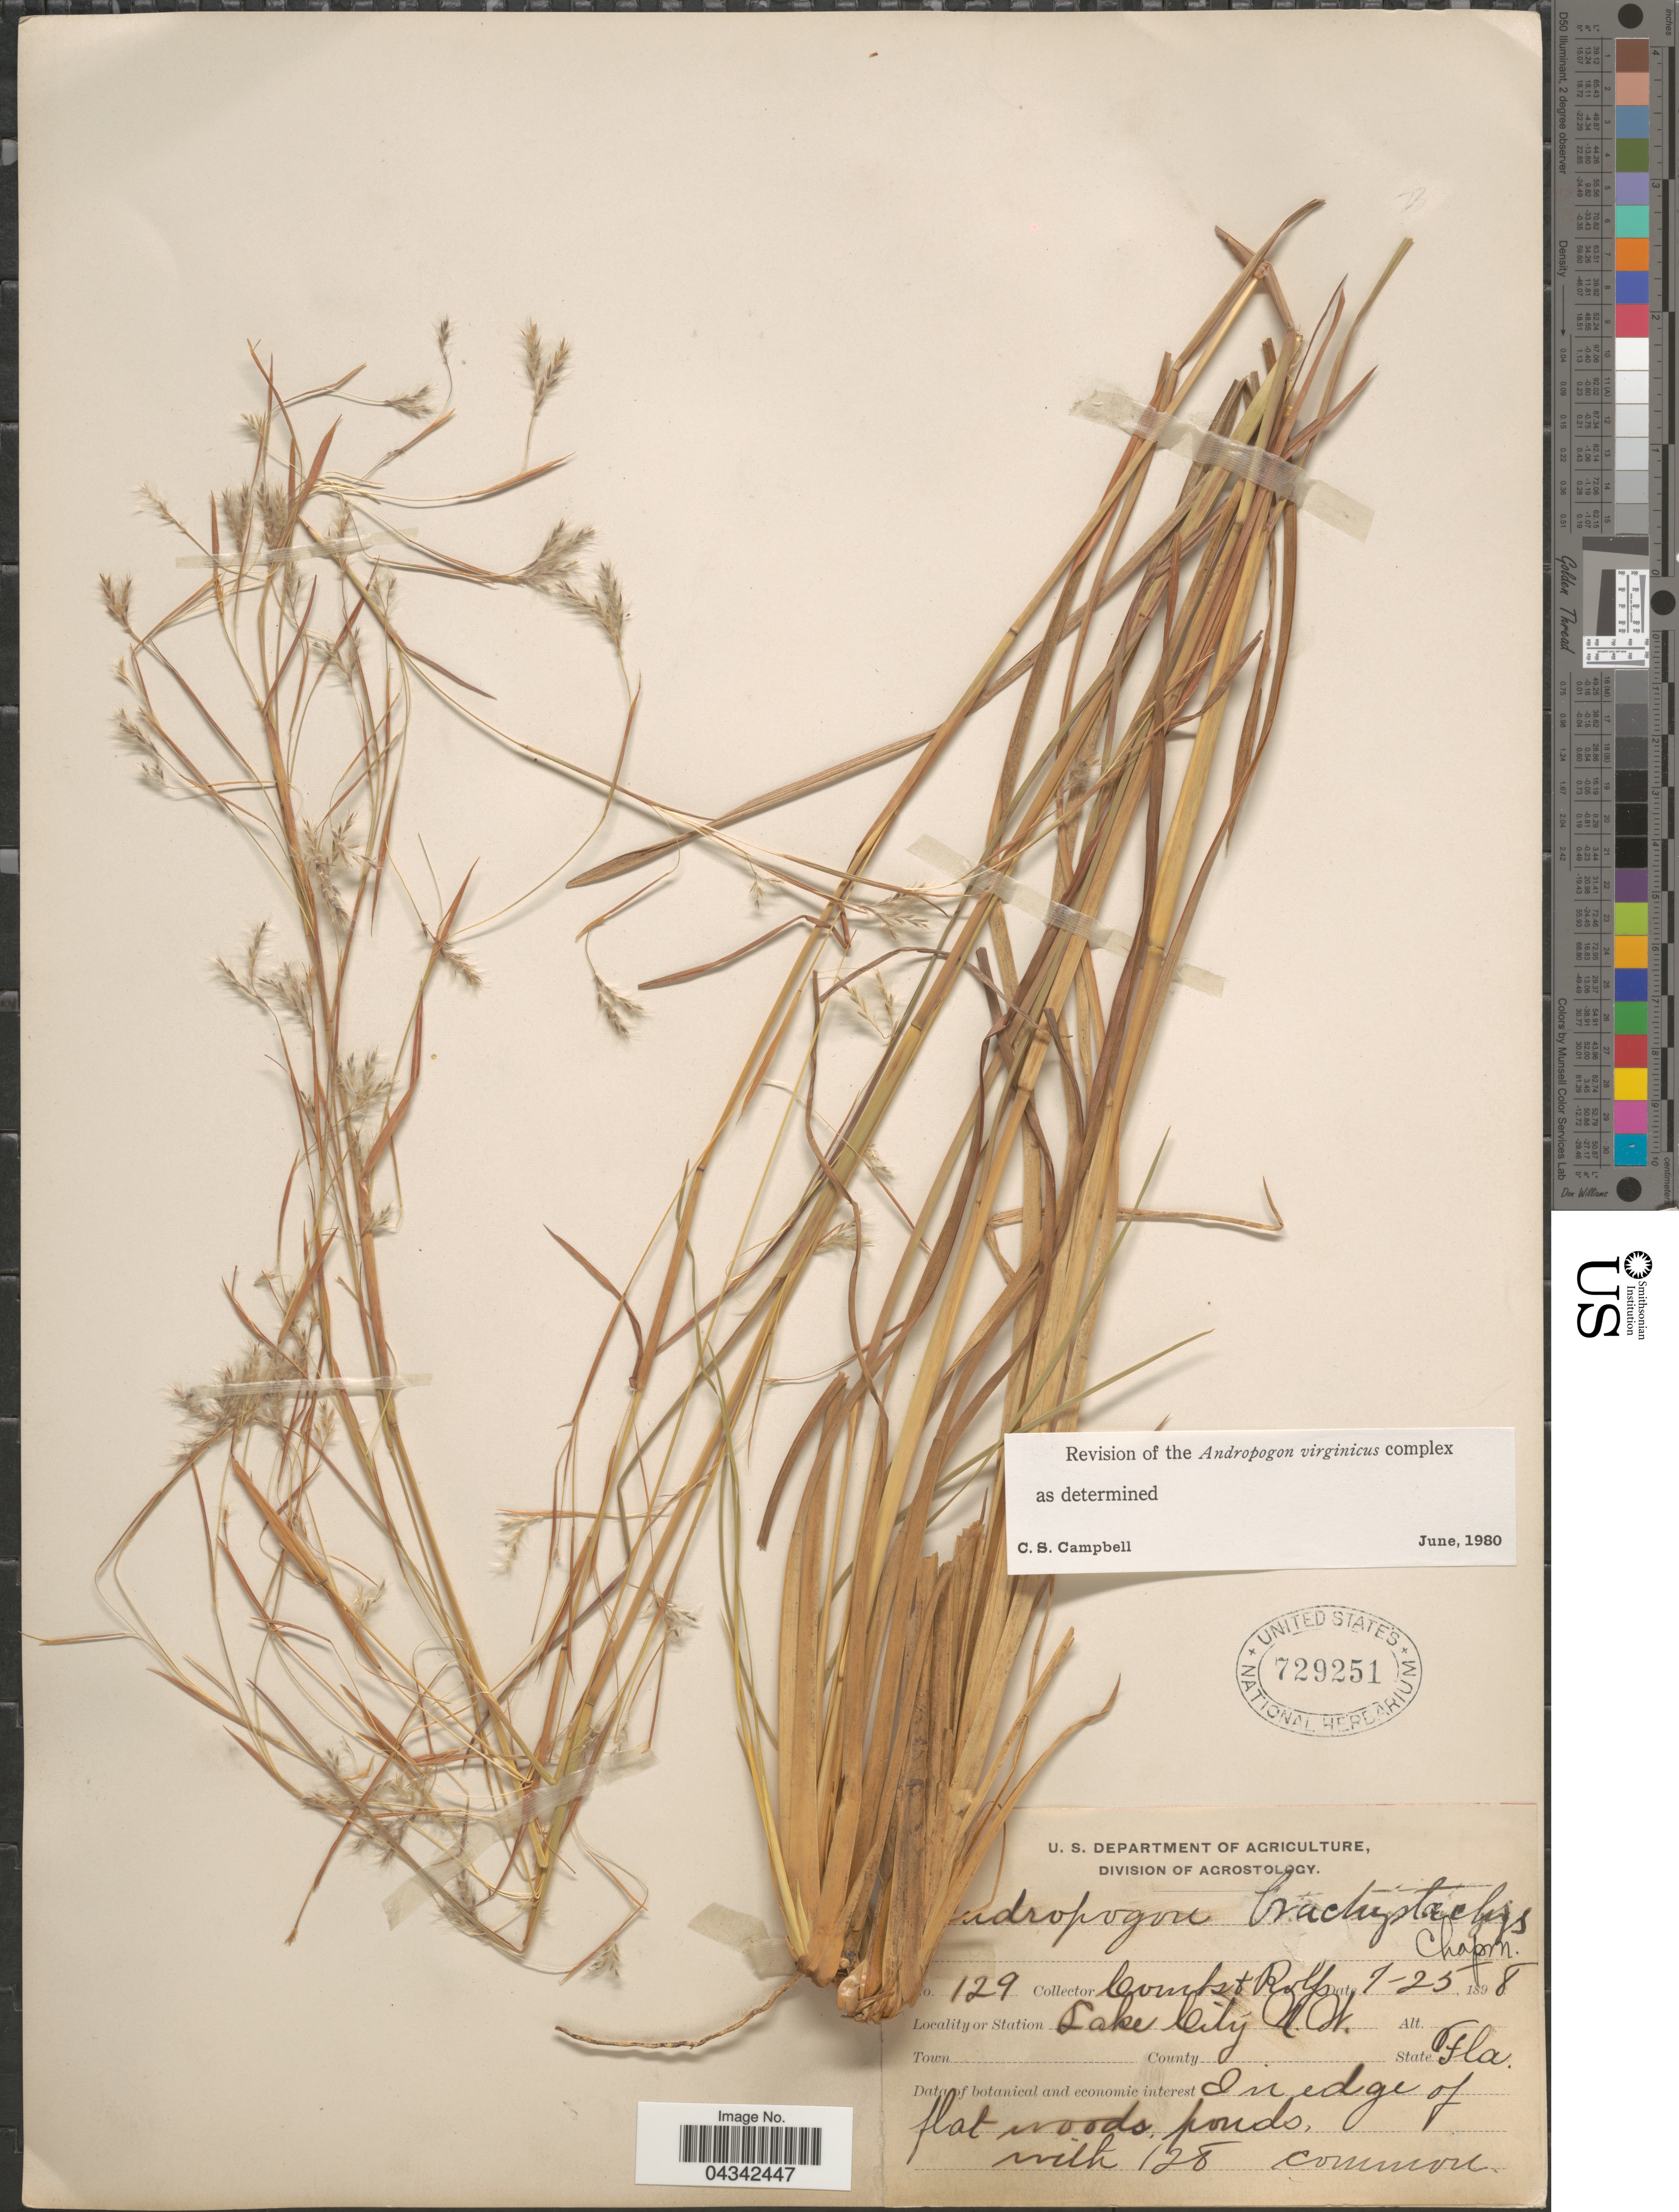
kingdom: Plantae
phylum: Tracheophyta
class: Liliopsida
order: Poales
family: Poaceae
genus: Andropogon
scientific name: Andropogon brachystachyus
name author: Chapm.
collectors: -. Combs & Rolfs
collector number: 129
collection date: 1898-07-25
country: United States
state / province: Florida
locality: Station Lake City N.W.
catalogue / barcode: US 729251